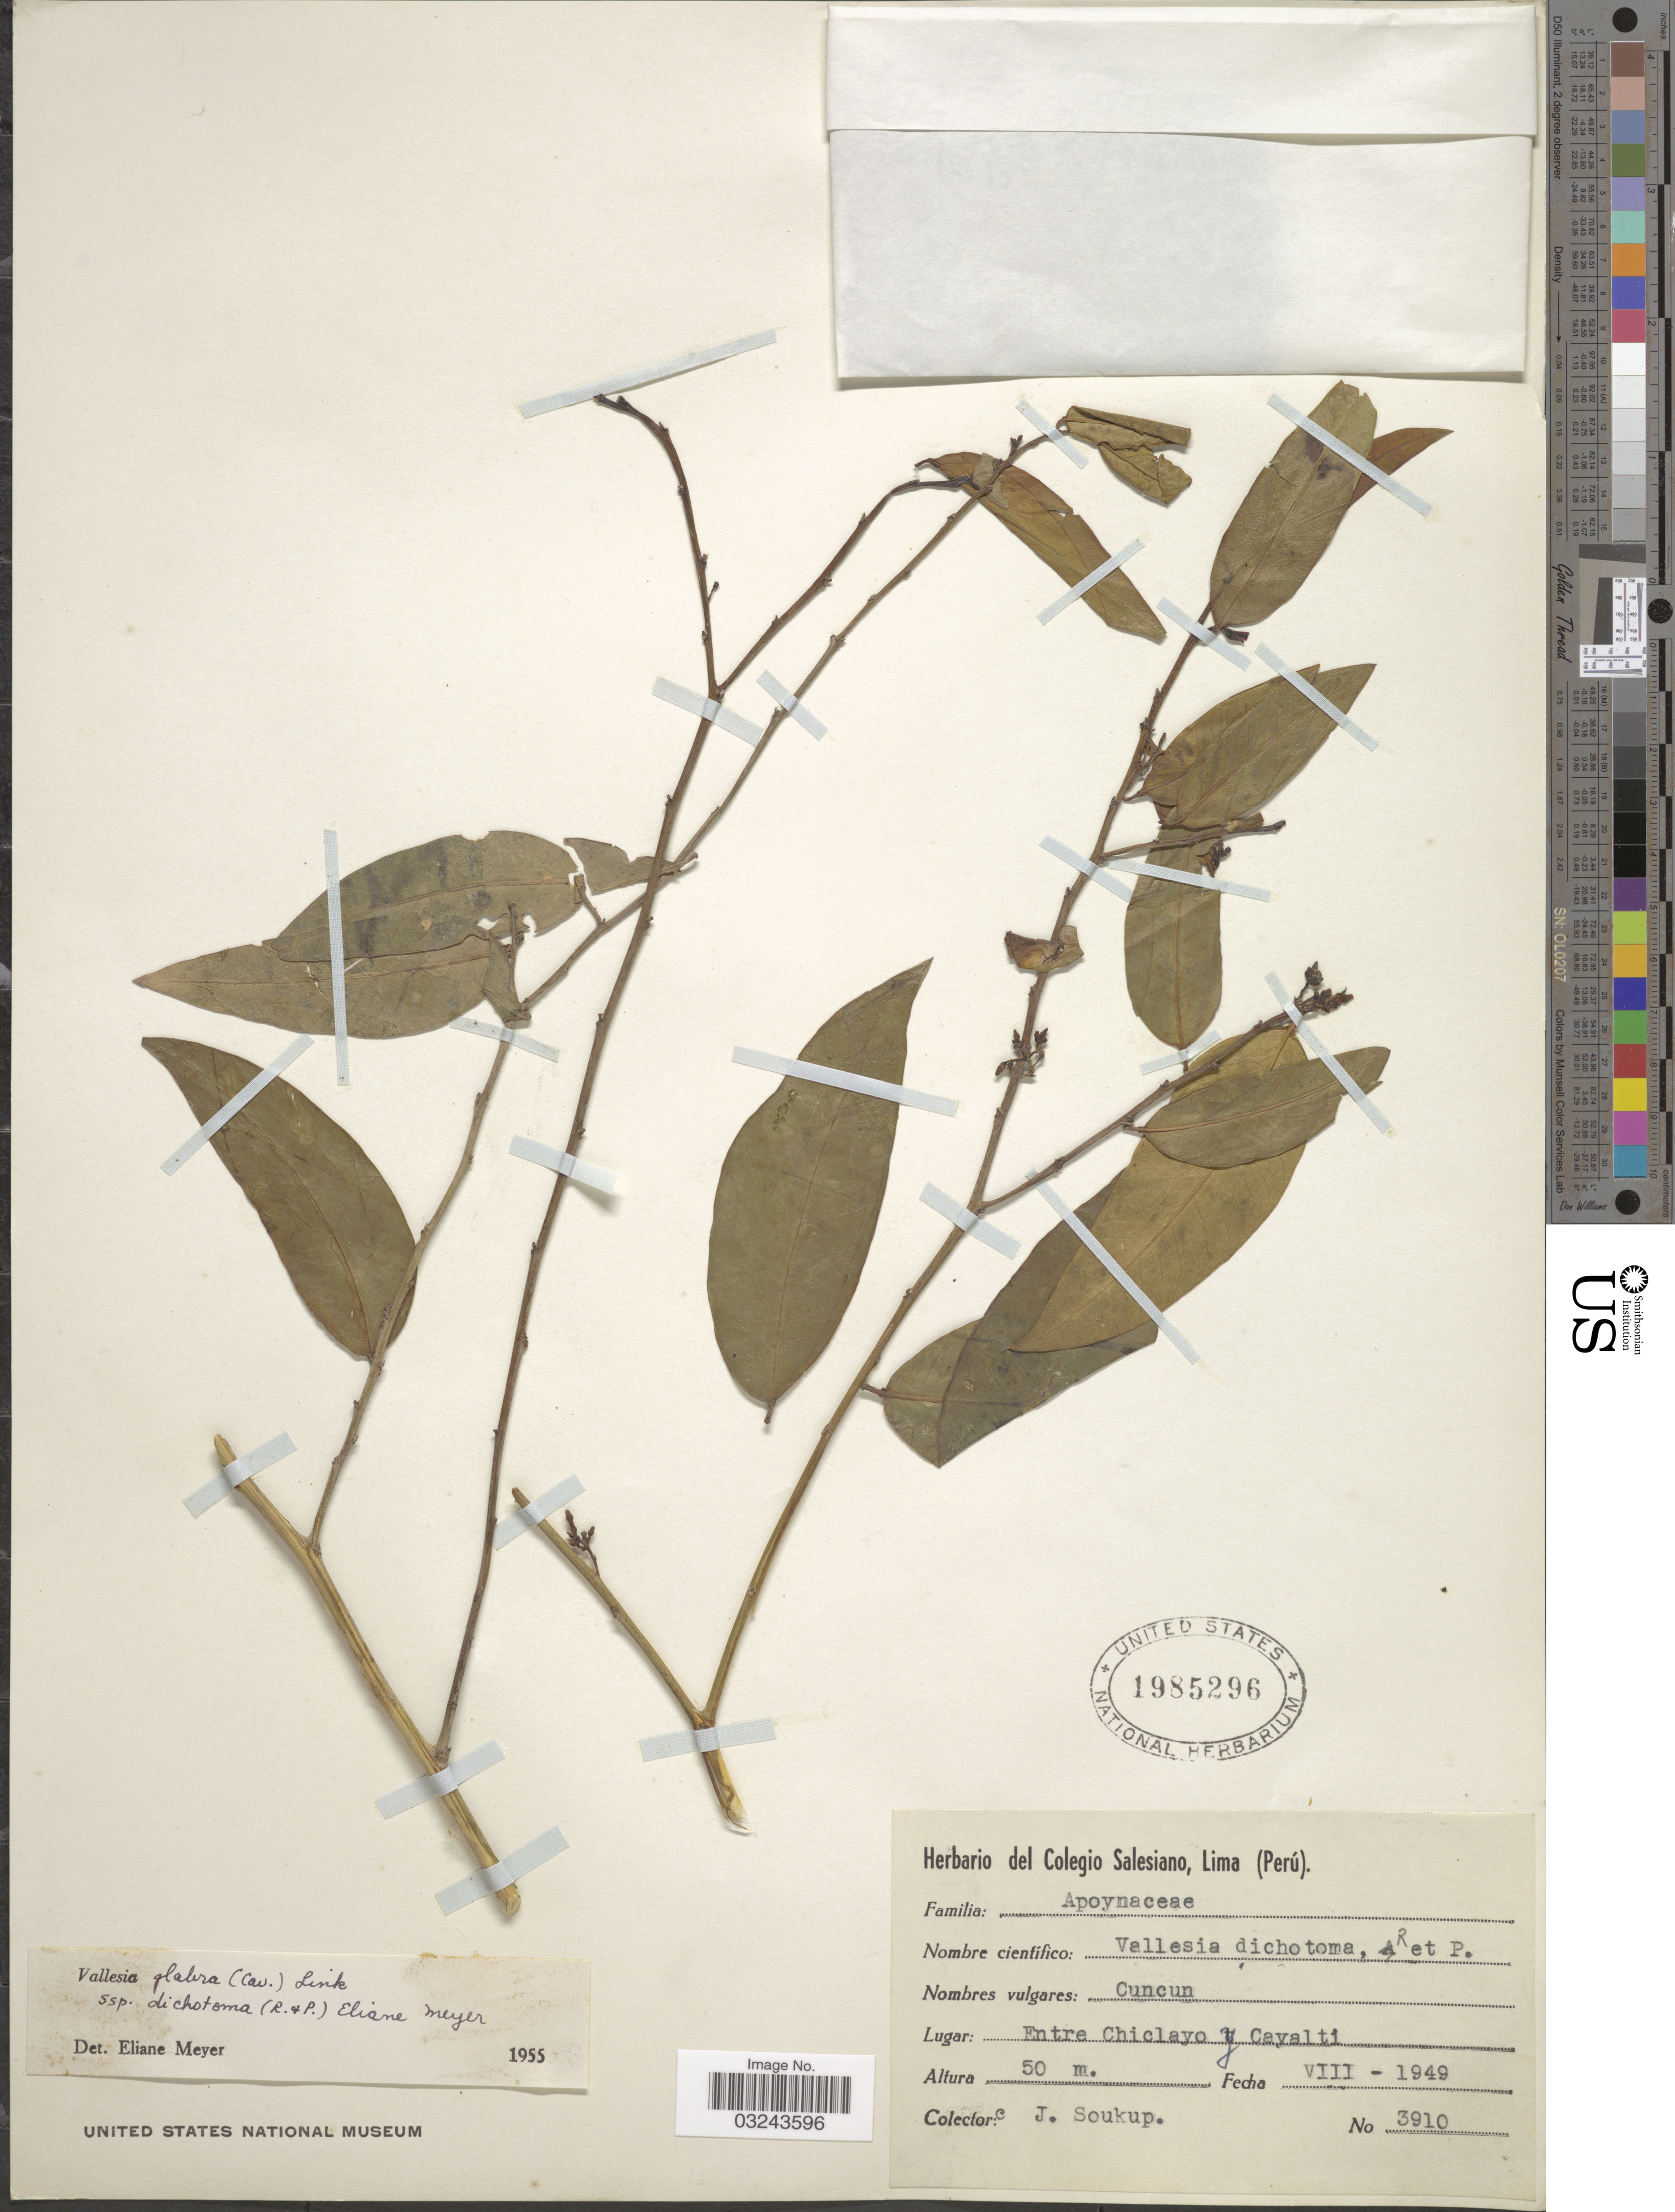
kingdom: Plantae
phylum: Tracheophyta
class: Magnoliopsida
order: Gentianales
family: Apocynaceae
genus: Vallesia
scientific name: Vallesia glabra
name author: (Cav.) Link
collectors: J. Soukup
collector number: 3910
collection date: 1949-08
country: Peru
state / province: Lima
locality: Entre Chiclayo y Cayalti.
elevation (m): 50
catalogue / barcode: US 1985296